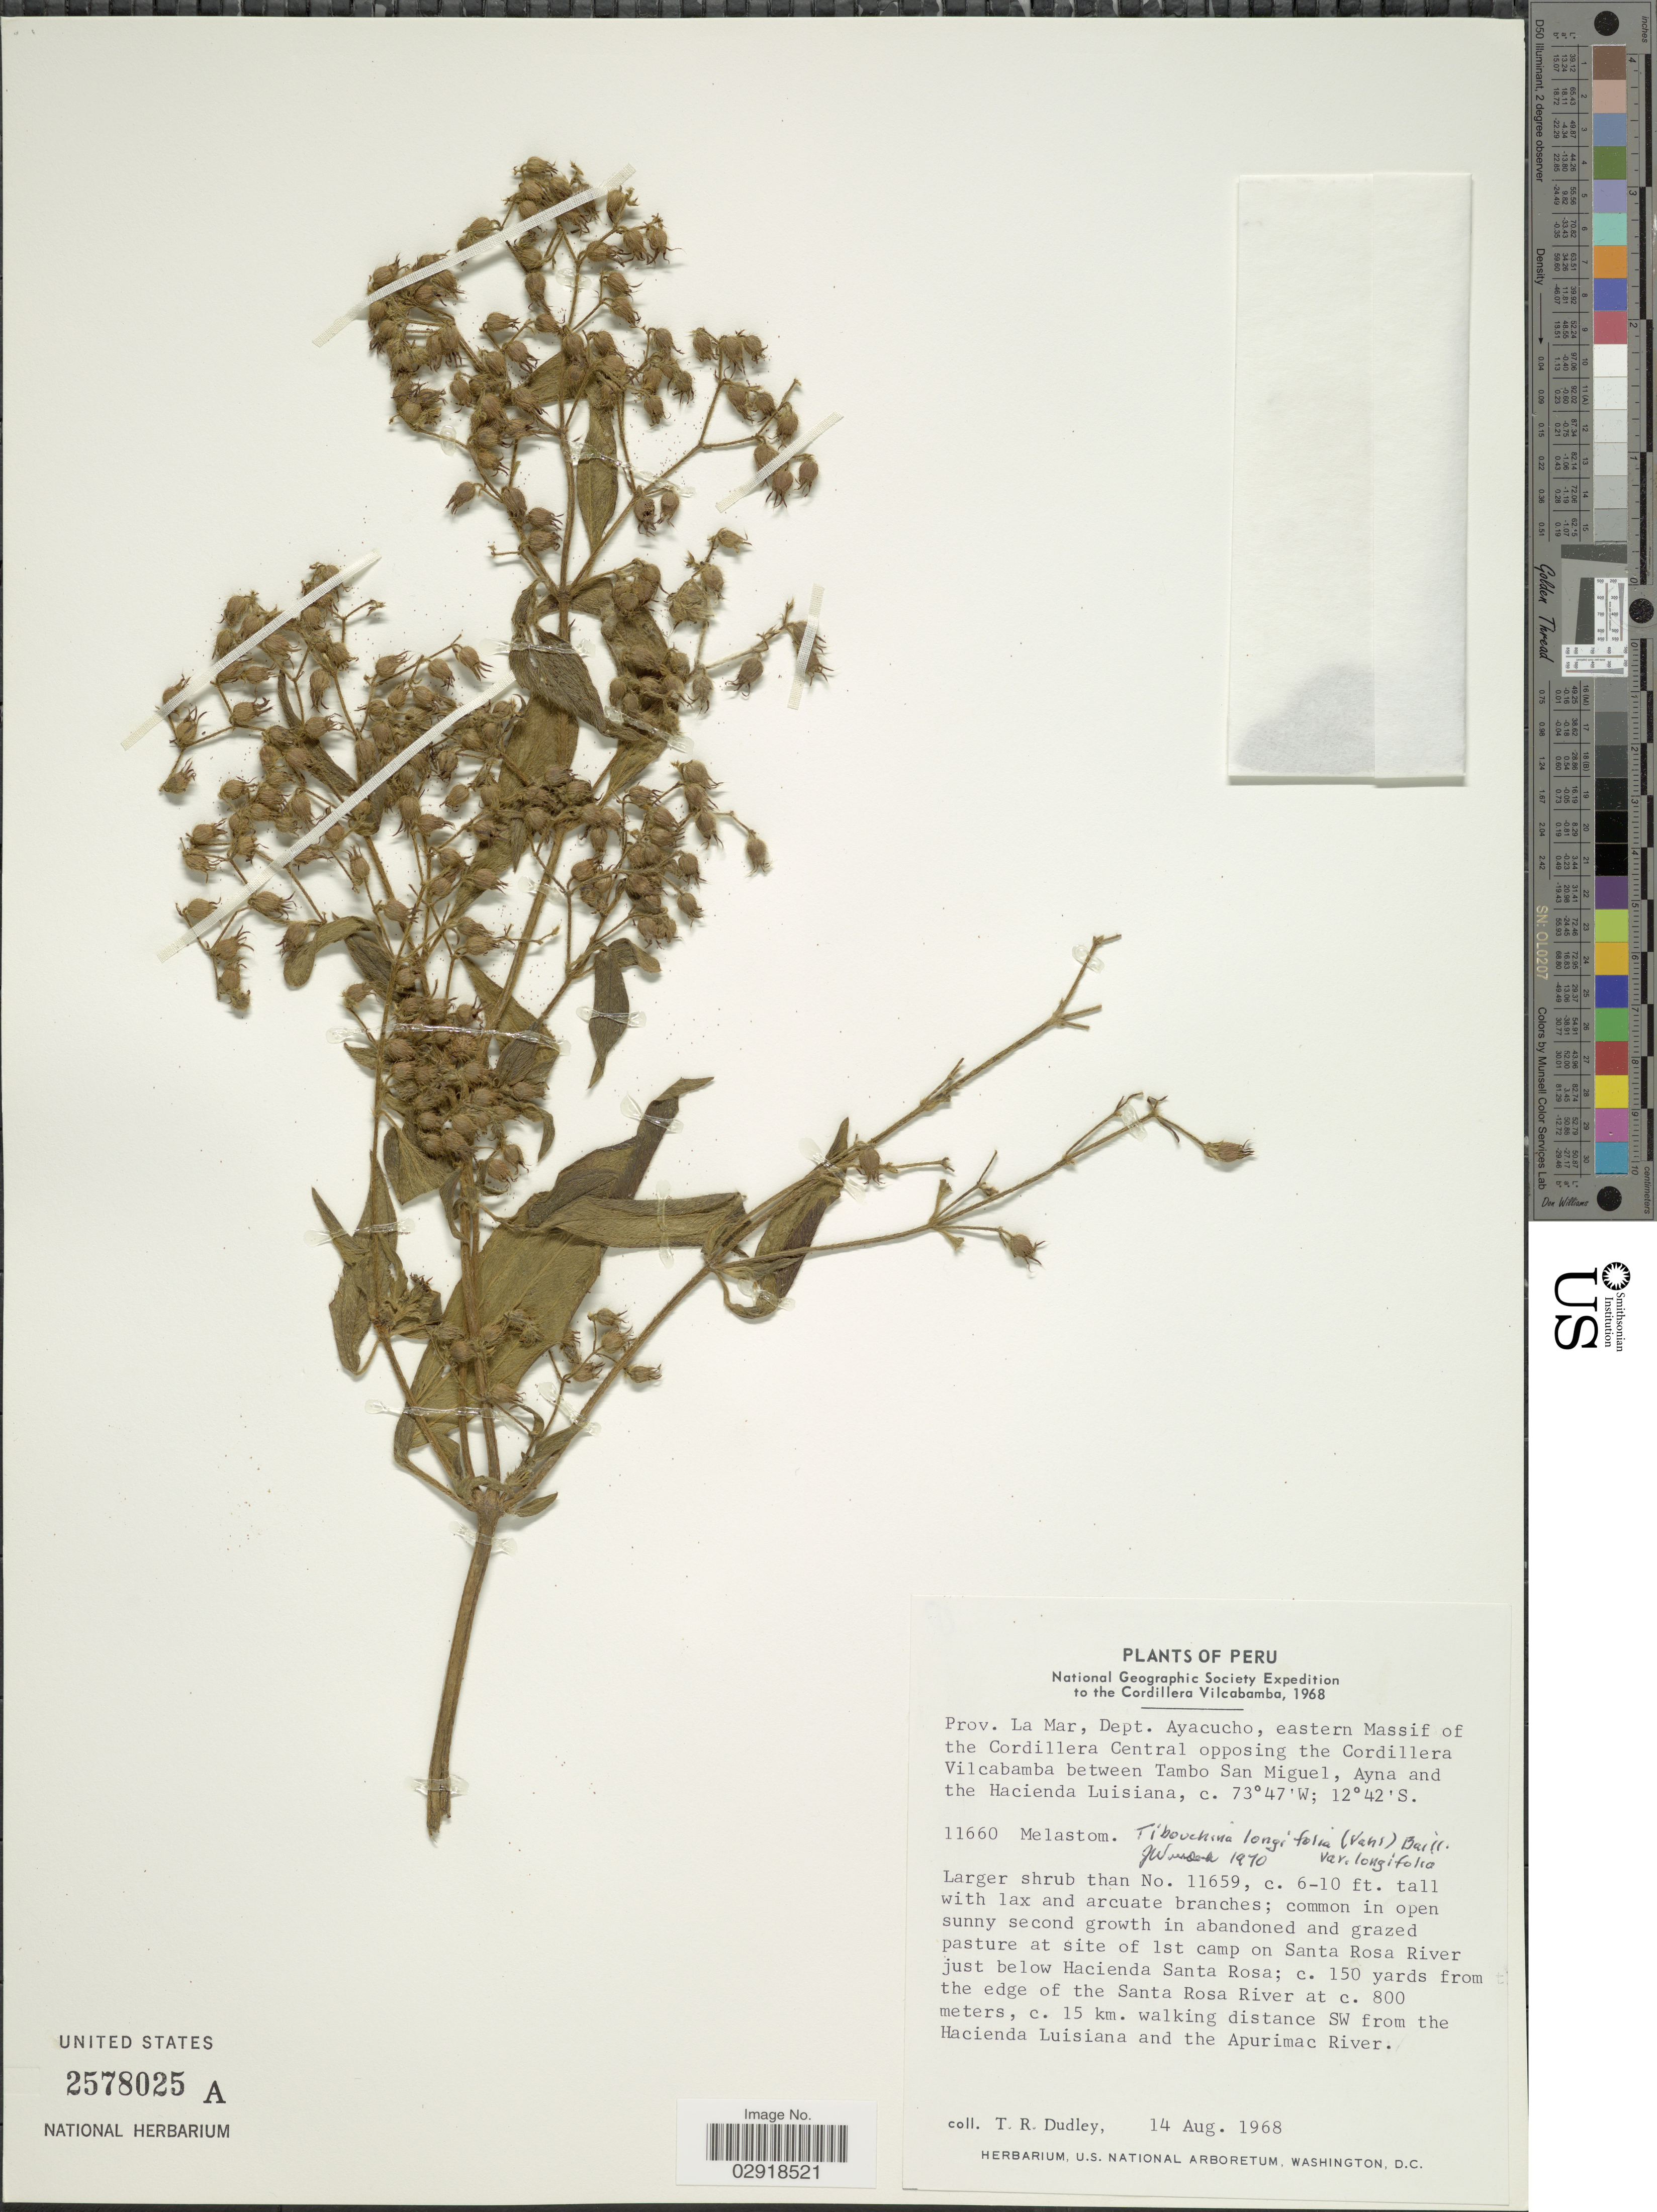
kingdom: Plantae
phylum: Tracheophyta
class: Magnoliopsida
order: Myrtales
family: Melastomataceae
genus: Chaetogastra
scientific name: Chaetogastra longifolia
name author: (Vahl) DC.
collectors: T. R. Dudley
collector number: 11659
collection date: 1968-08-14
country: Peru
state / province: Ayacucho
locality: Prov. La Mar, Dept. Ayacucho, eastern Massif on the Cordillera Central opposing the Cordillera Vilcabamba between Tambo San Miguel, Ayna and the Hacienda Luisiana. At site of 1st camp on Santa Rosa River just below Hacienda Santa Rosa; c. 150 yards from the edge of the Santa Rosa River, c. 15 km. walking distance SW from the Hacienda Luisiana and the Apurimac River.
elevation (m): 800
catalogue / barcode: US 2578025A